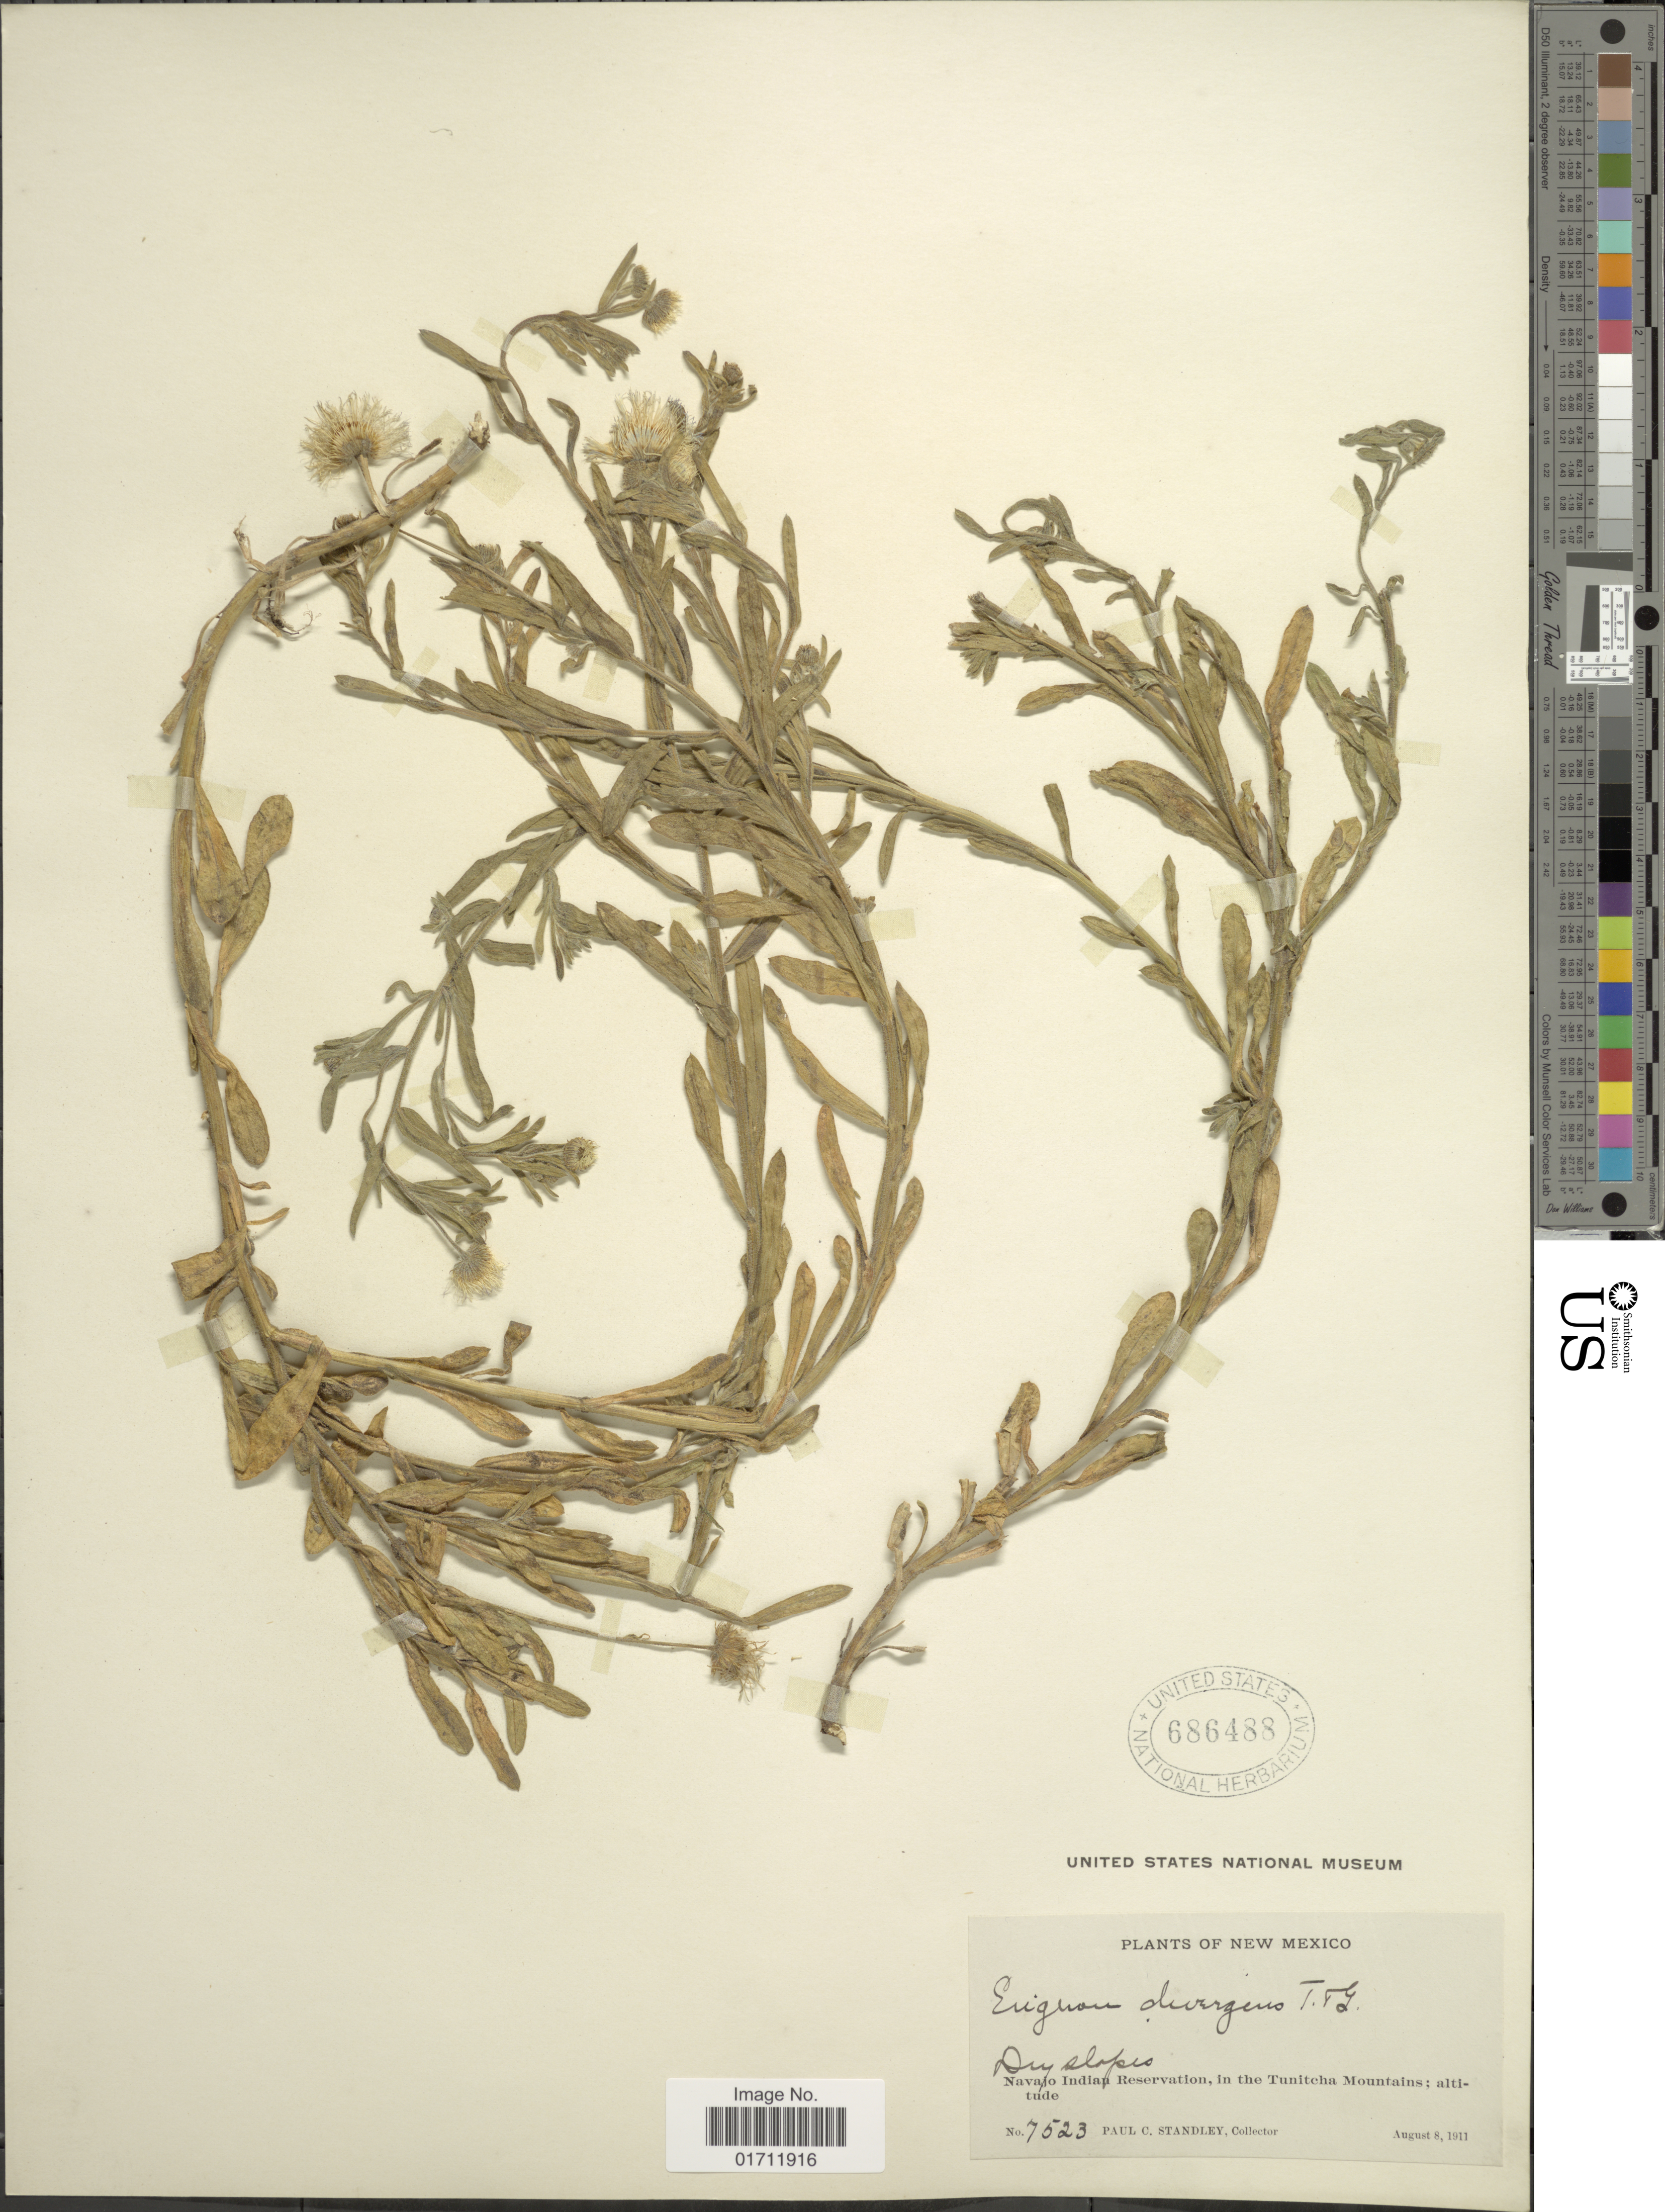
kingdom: Plantae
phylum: Tracheophyta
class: Magnoliopsida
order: Asterales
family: Asteraceae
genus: Erigeron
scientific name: Erigeron divergens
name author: Torr. & A. Gray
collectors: P. C. Standley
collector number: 7523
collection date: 1911-08-08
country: United States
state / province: New Mexico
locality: Dry slopes, Navajo Indian Reservation, in the Tunitcha Mountains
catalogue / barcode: US 686488